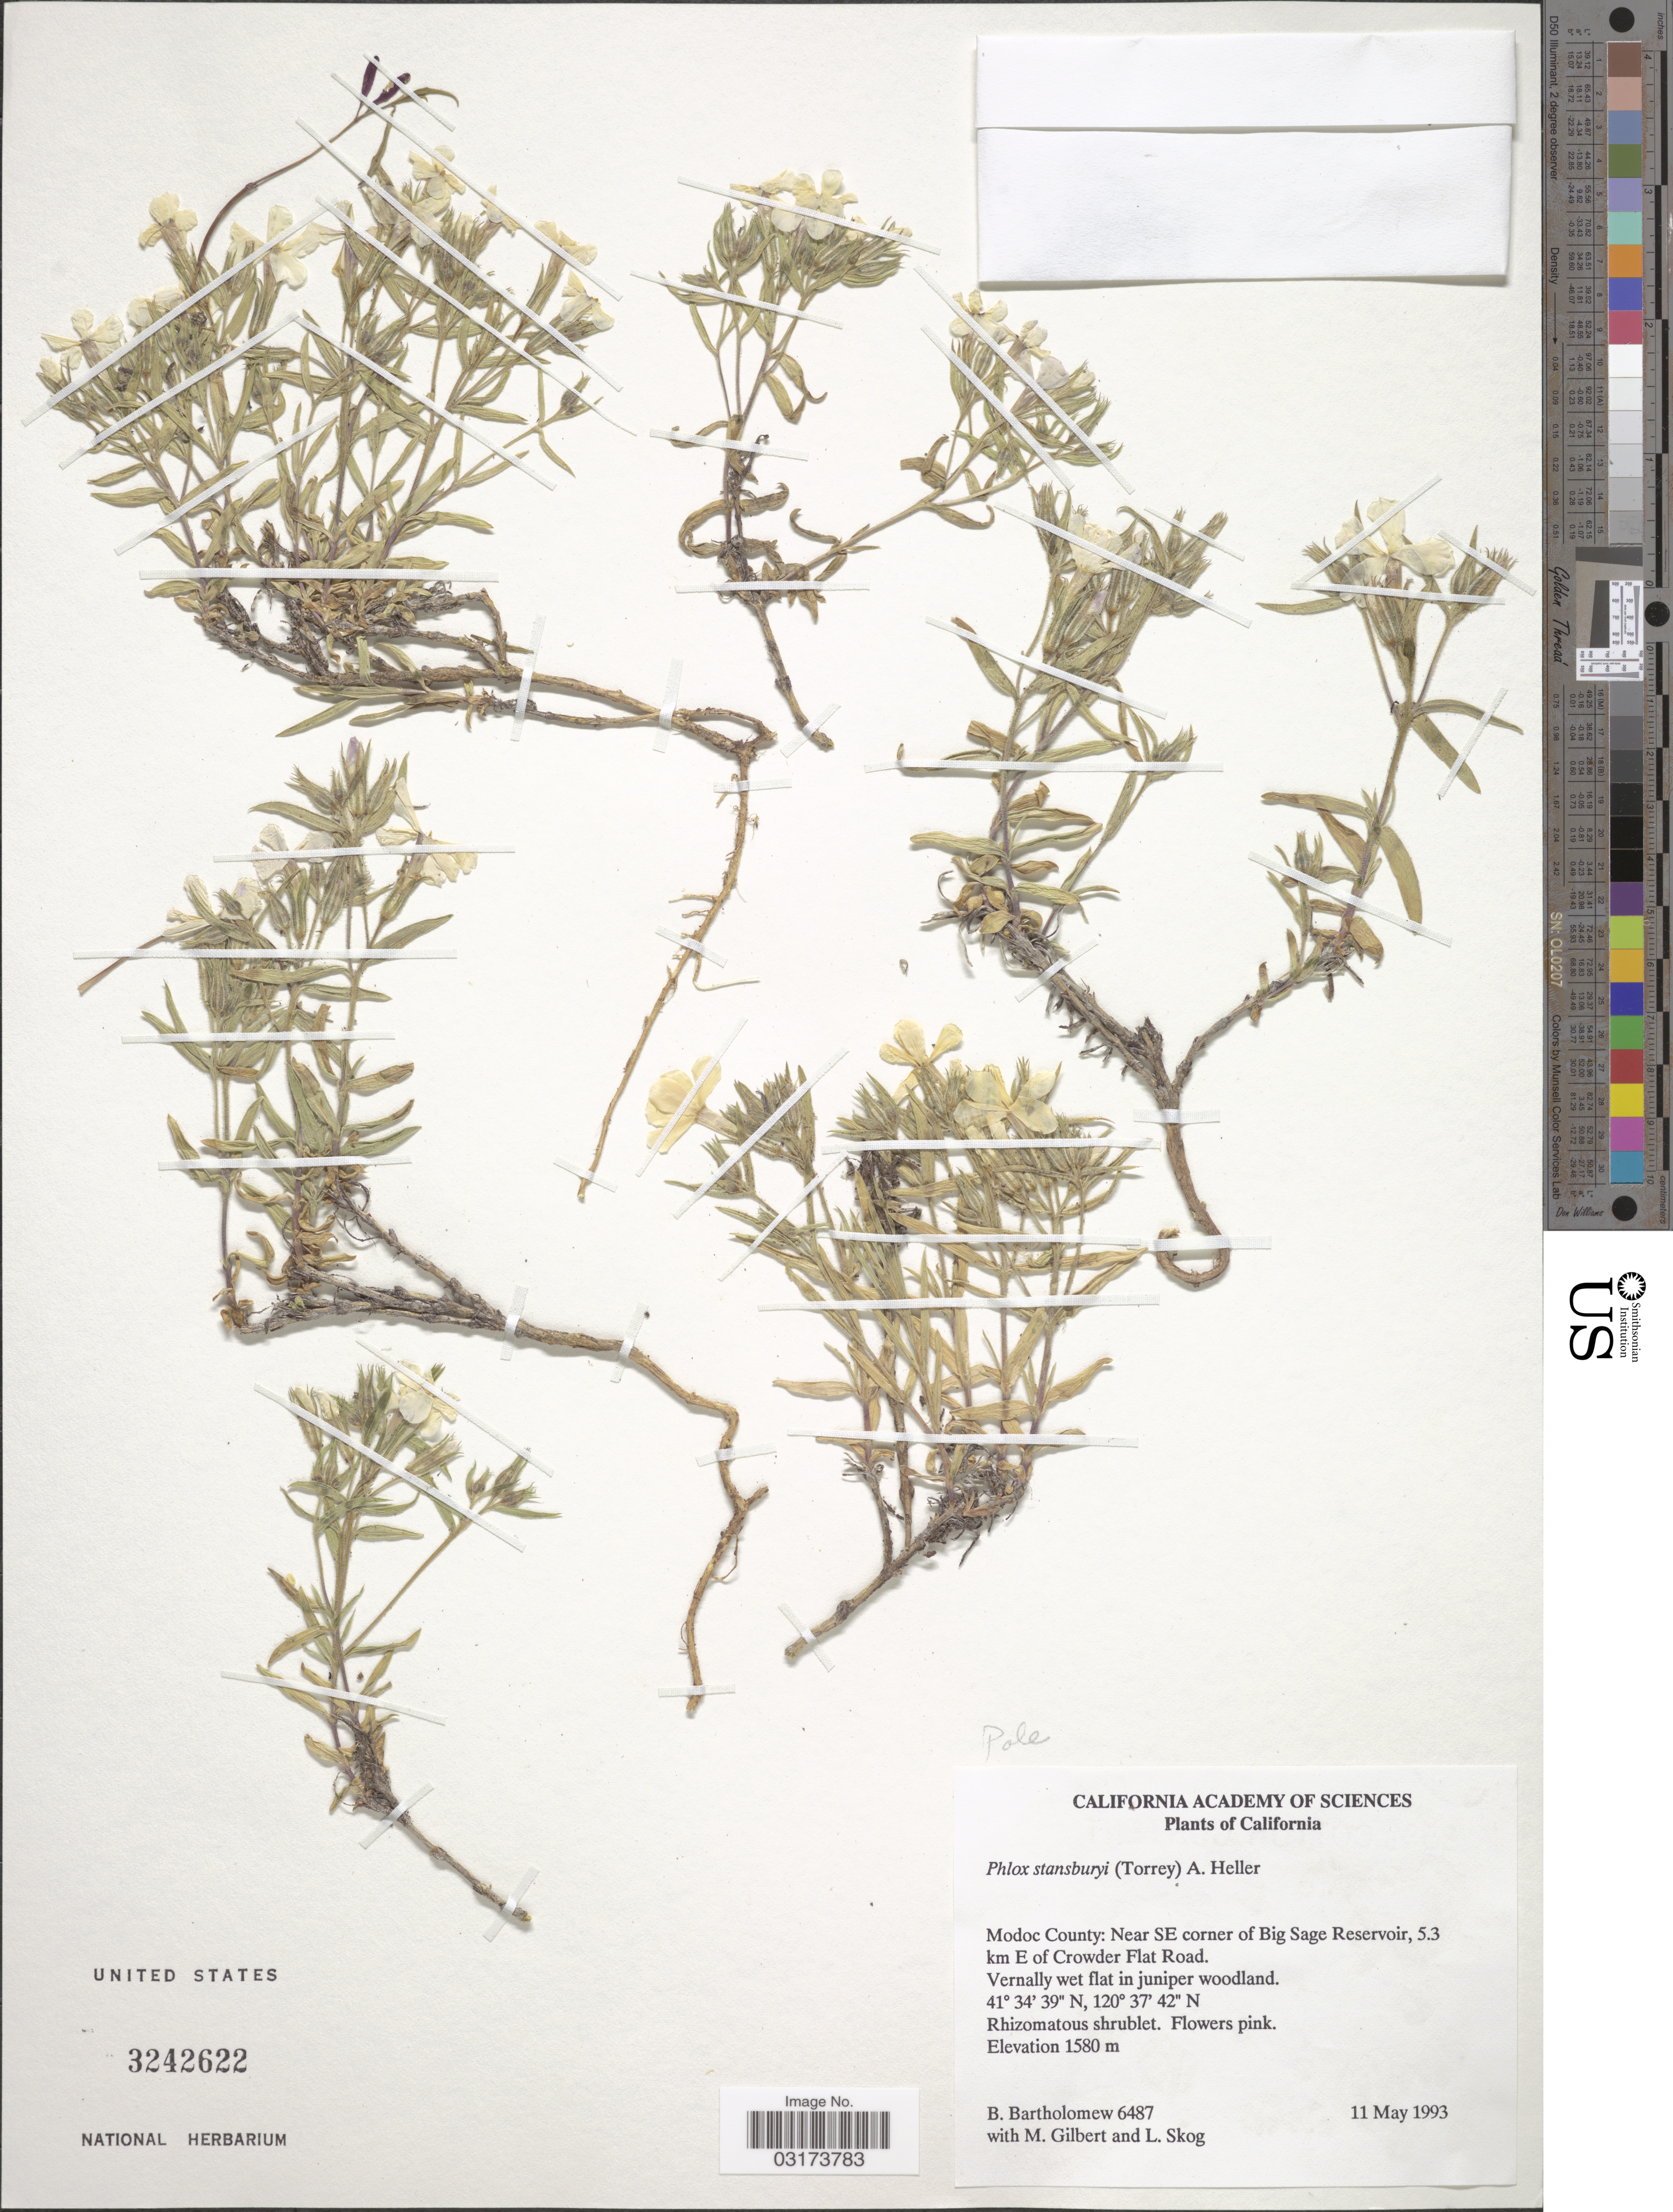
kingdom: Plantae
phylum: Tracheophyta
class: Magnoliopsida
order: Ericales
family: Polemoniaceae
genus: Phlox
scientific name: Phlox stansburyi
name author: (Torr.) A. Heller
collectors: B. Bartholomew, M. Gilbert & L. E. Skog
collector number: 6487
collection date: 1993-05-11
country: United States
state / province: California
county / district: Modoc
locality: Modoc County: Near SE corner of Big Sage Reservoir, 5.3 km E of Crowder Flat Road.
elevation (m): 1580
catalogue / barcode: US 3242622